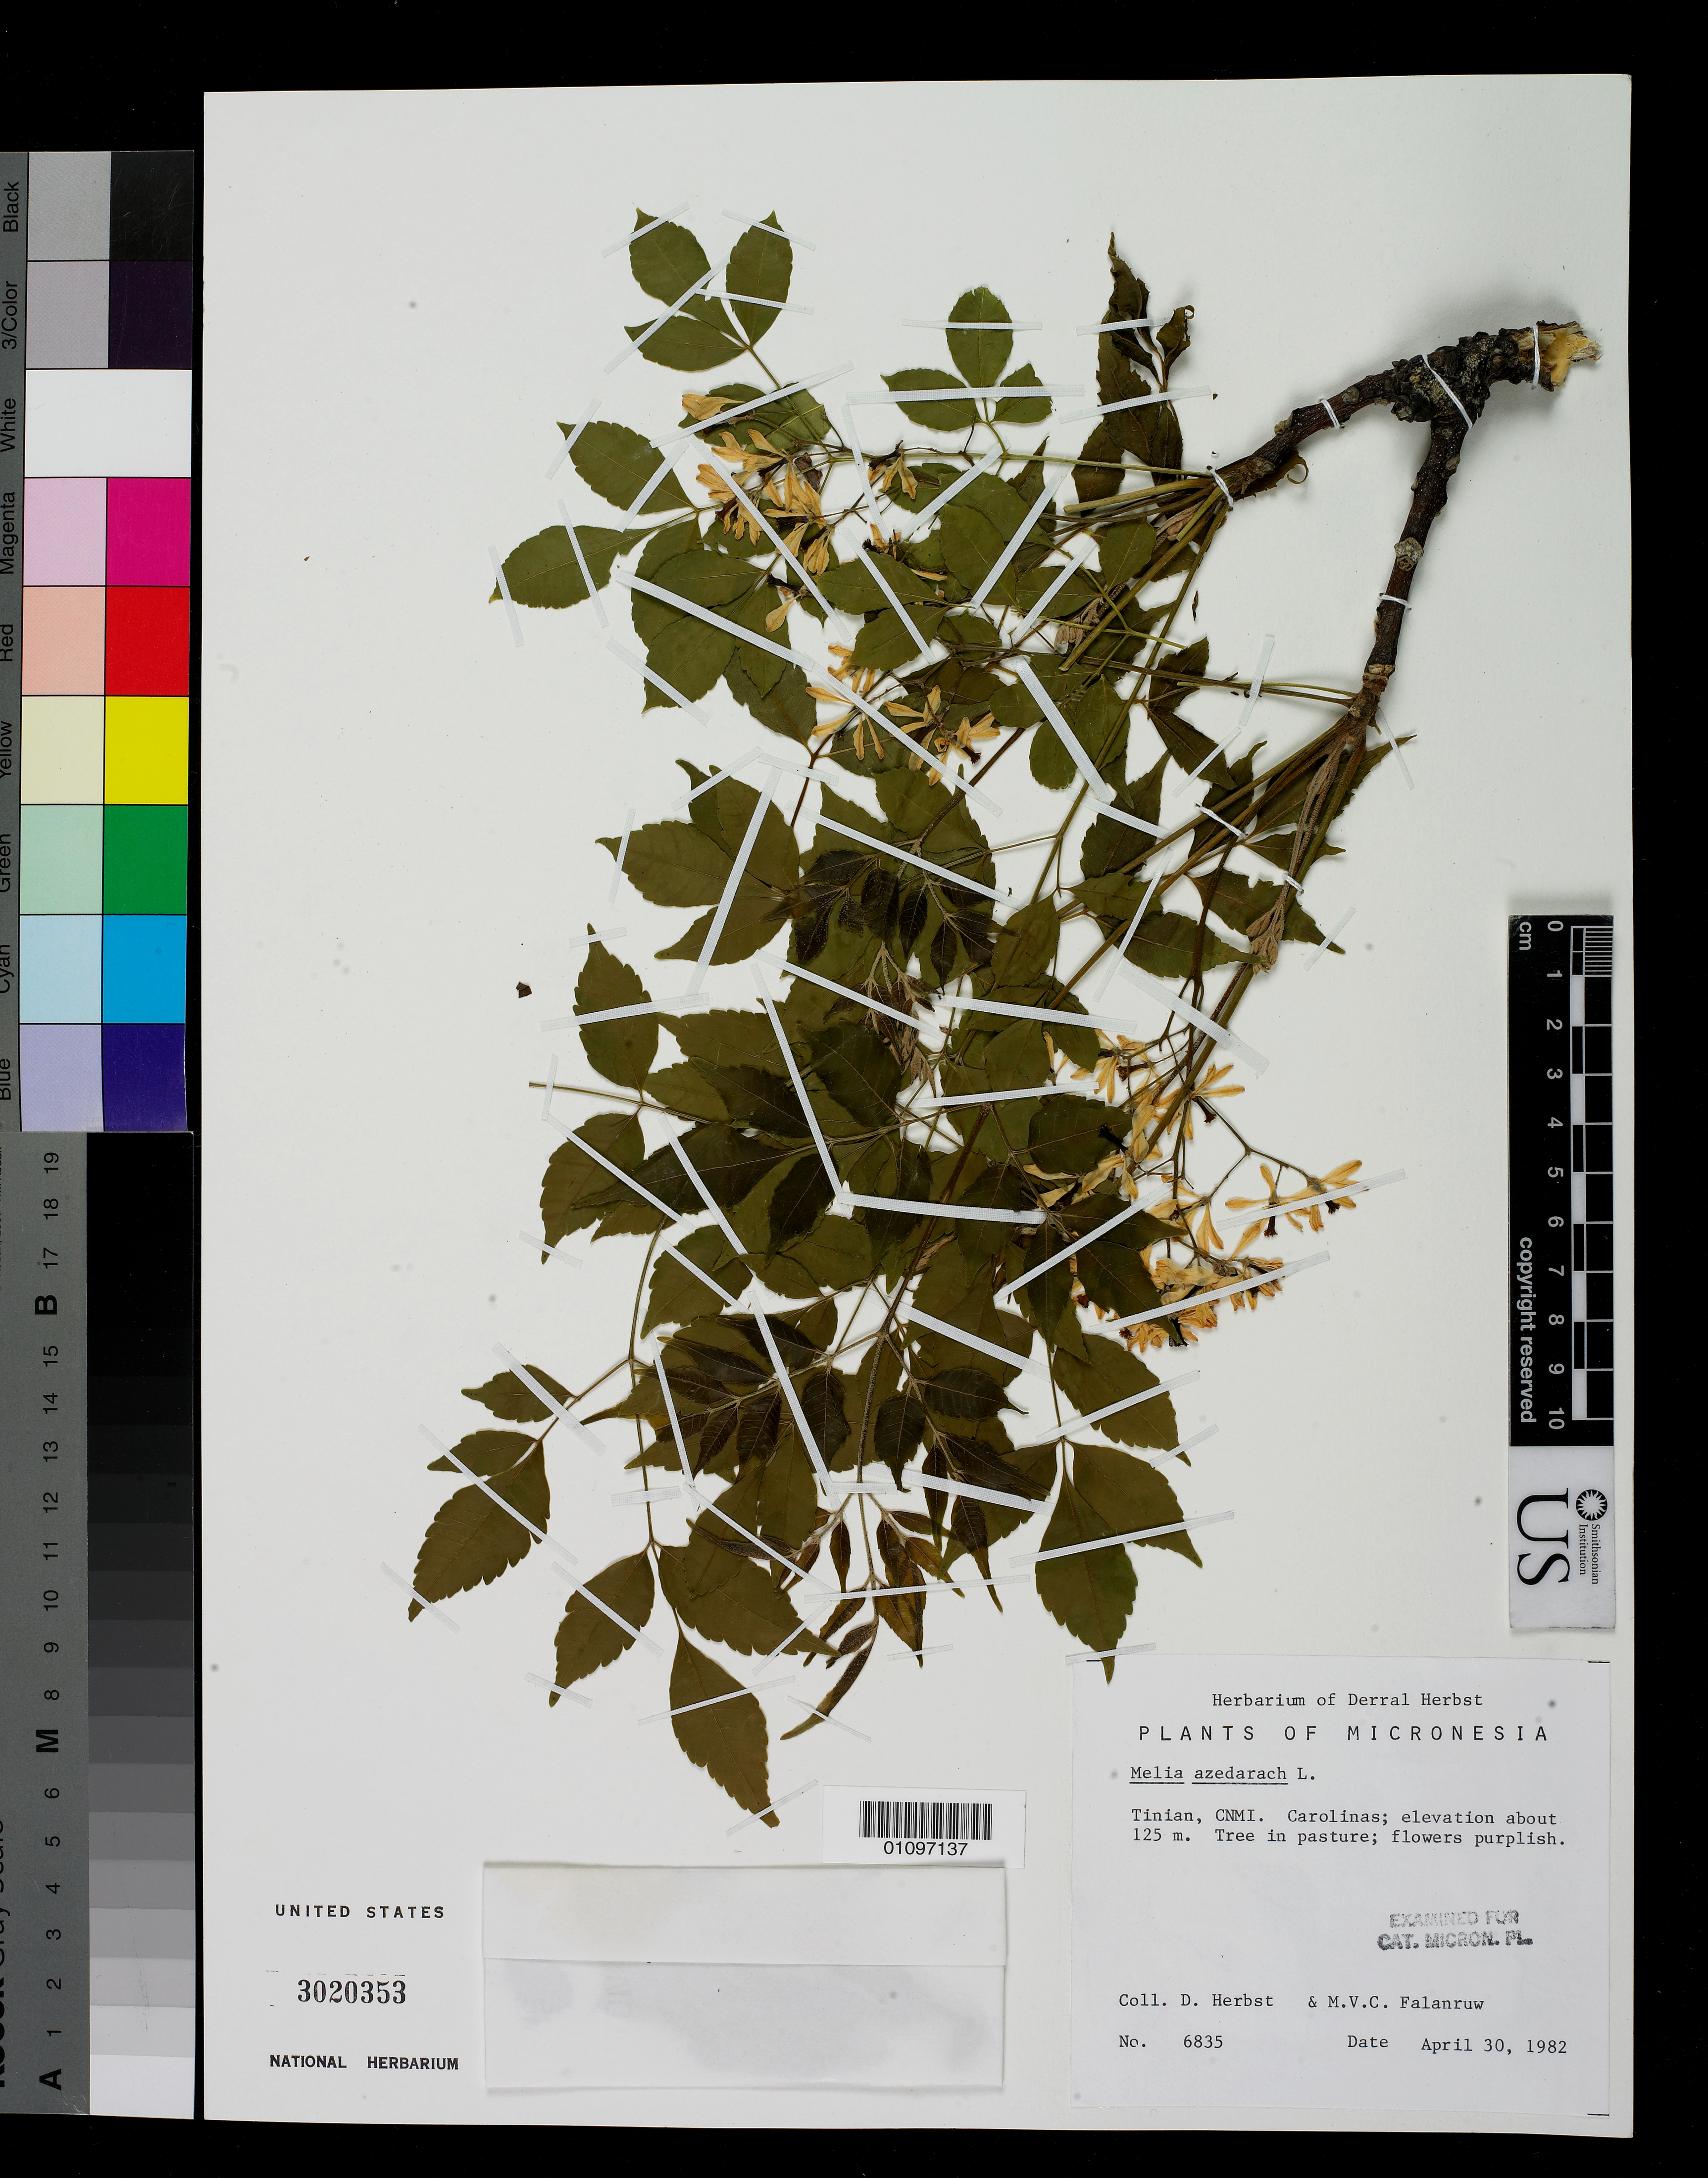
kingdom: Plantae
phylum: Tracheophyta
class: Magnoliopsida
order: Sapindales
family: Meliaceae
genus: Melia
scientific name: Melia azedarach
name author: L.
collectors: D. R. Herbst & M. V. Falanruw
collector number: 6835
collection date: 1982-04-30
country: Northern Mariana Islands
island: Tinian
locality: Carolinas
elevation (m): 125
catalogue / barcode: US 3020353